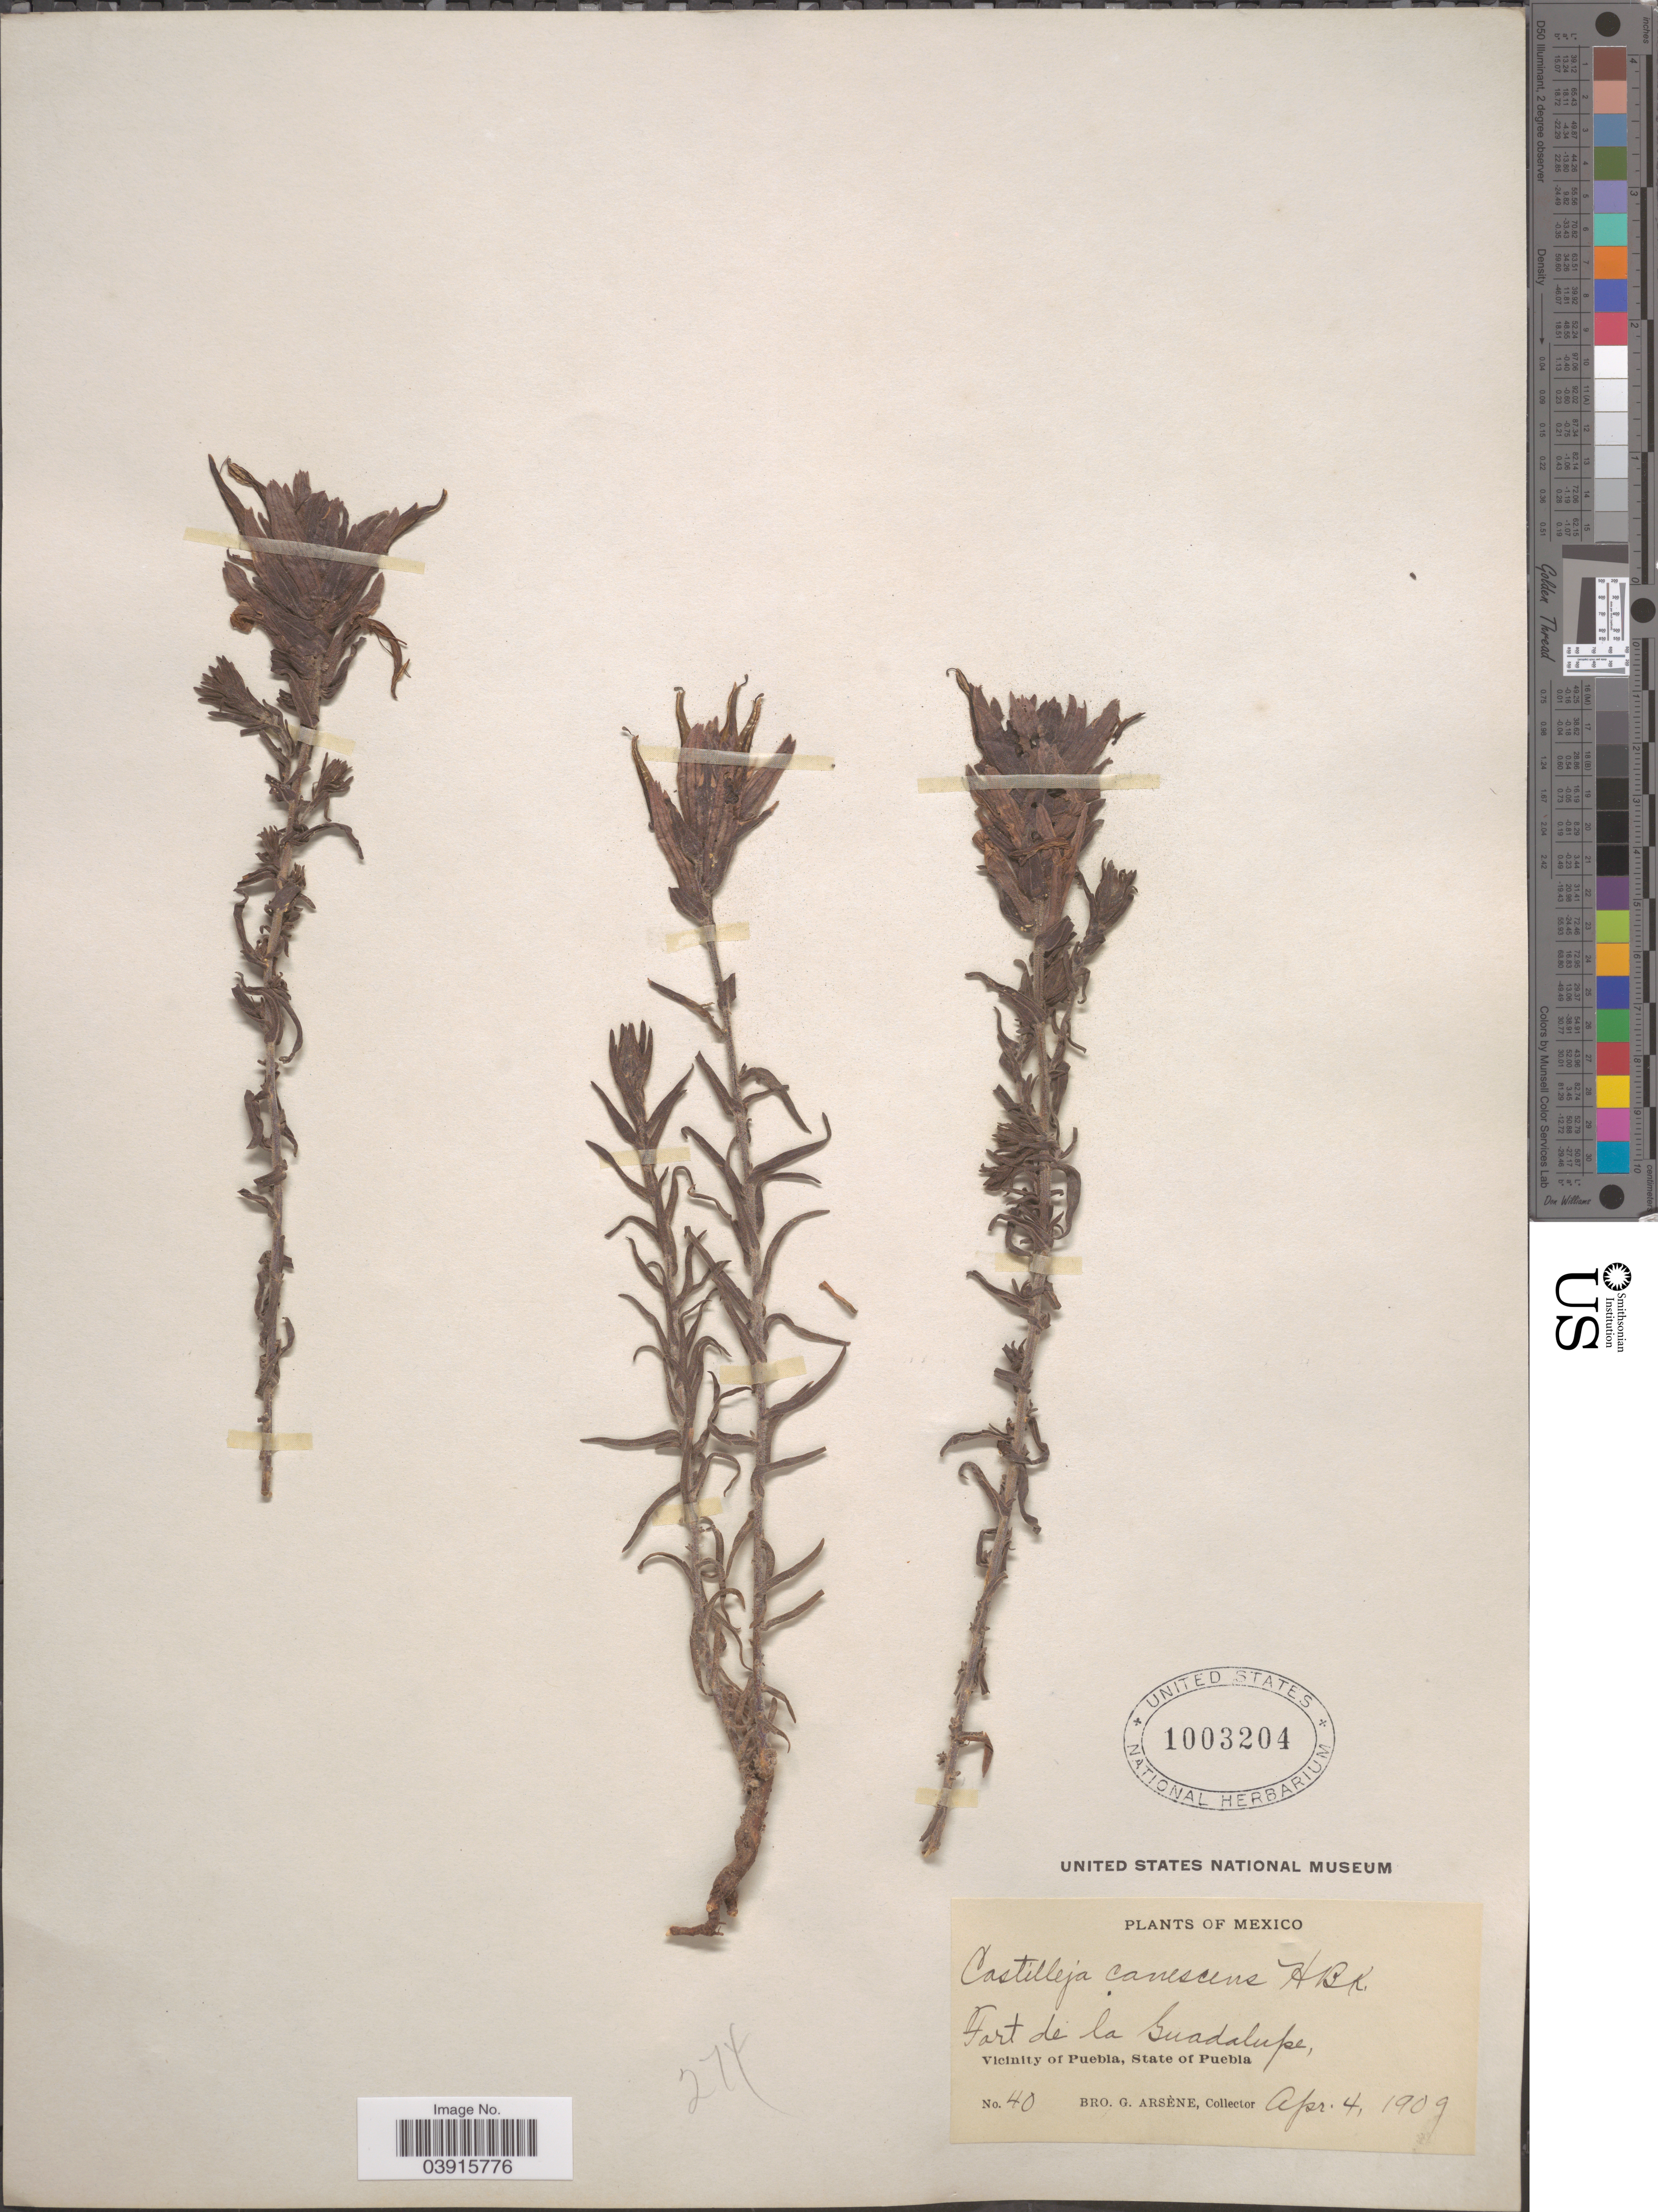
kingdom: Plantae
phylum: Tracheophyta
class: Magnoliopsida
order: Lamiales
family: Orobanchaceae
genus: Castilleja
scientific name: Castilleja tenuiflora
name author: Benth.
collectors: Bro. G. Arsène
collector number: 40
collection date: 1909-04-04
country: Mexico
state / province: Puebla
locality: Fort de la Guadalupe, Vicinity of Puebla.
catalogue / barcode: US 1003204